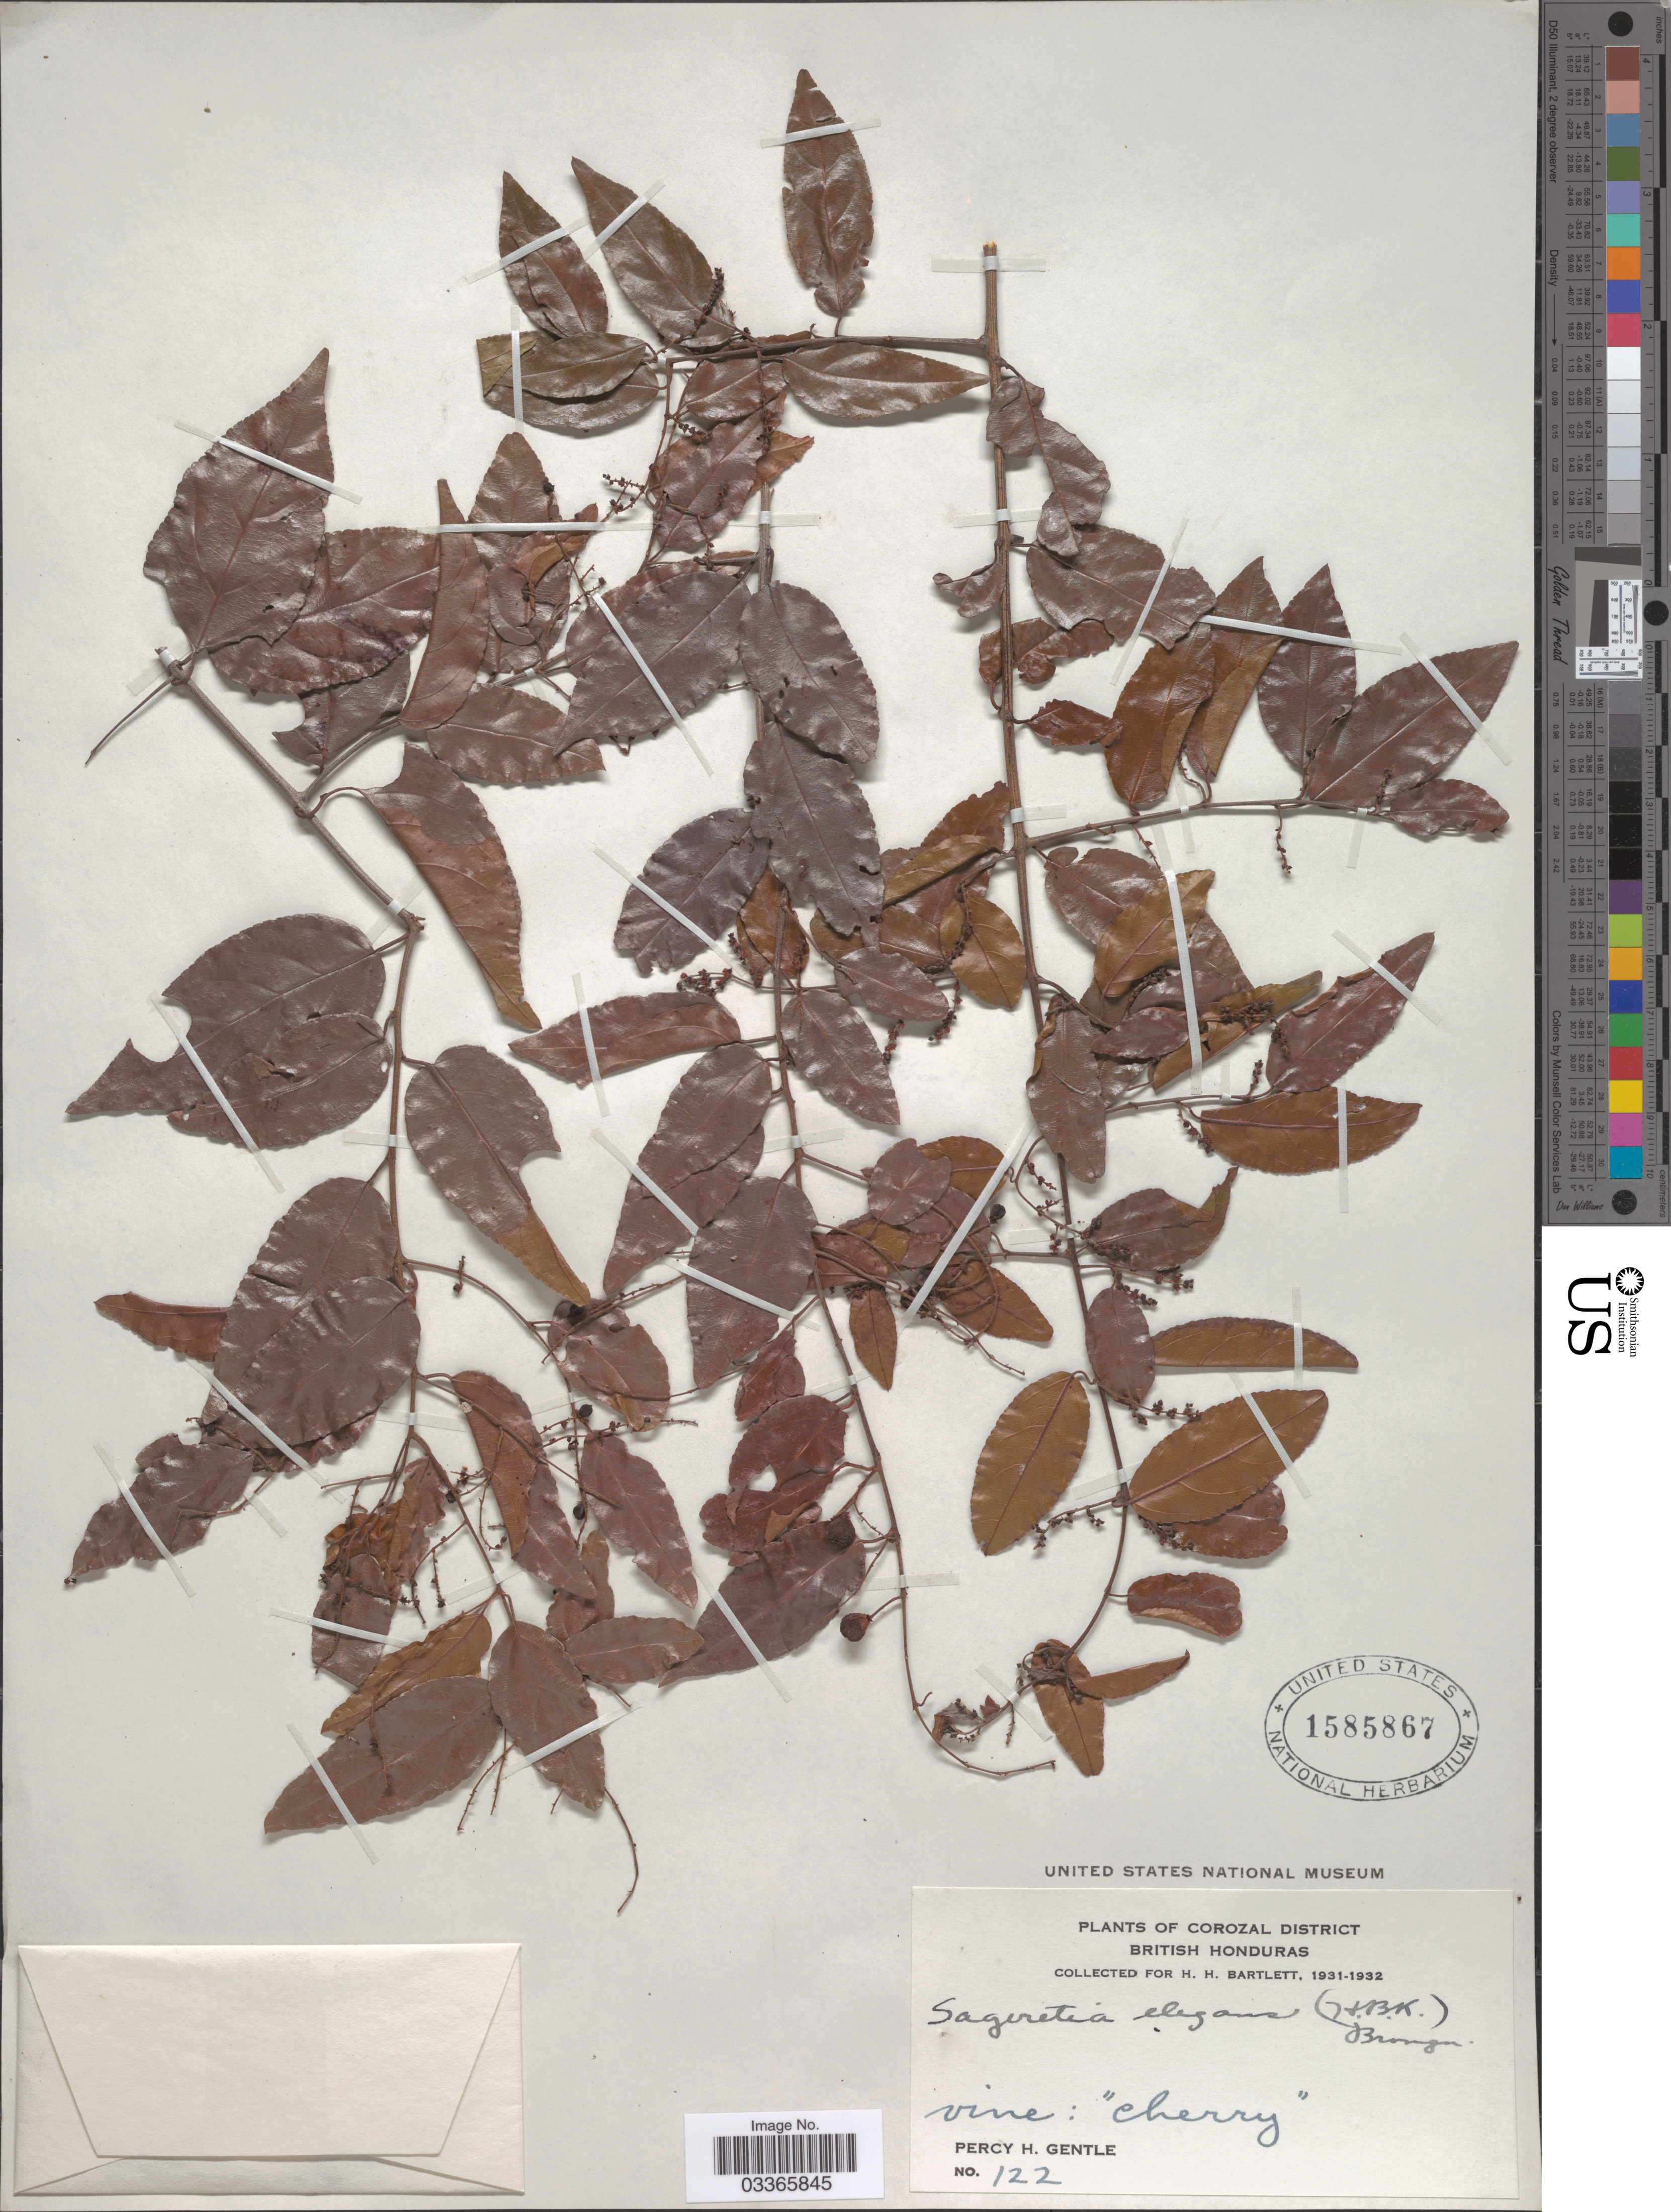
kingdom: Plantae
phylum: Tracheophyta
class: Magnoliopsida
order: Rosales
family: Rhamnaceae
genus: Sageretia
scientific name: Sageretia elegans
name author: (Kunth) Brongn.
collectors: P. H. Gentle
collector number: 122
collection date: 1931/1932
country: Belize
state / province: Corozal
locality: Corozal District. British Honduras.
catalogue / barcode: US 1585867